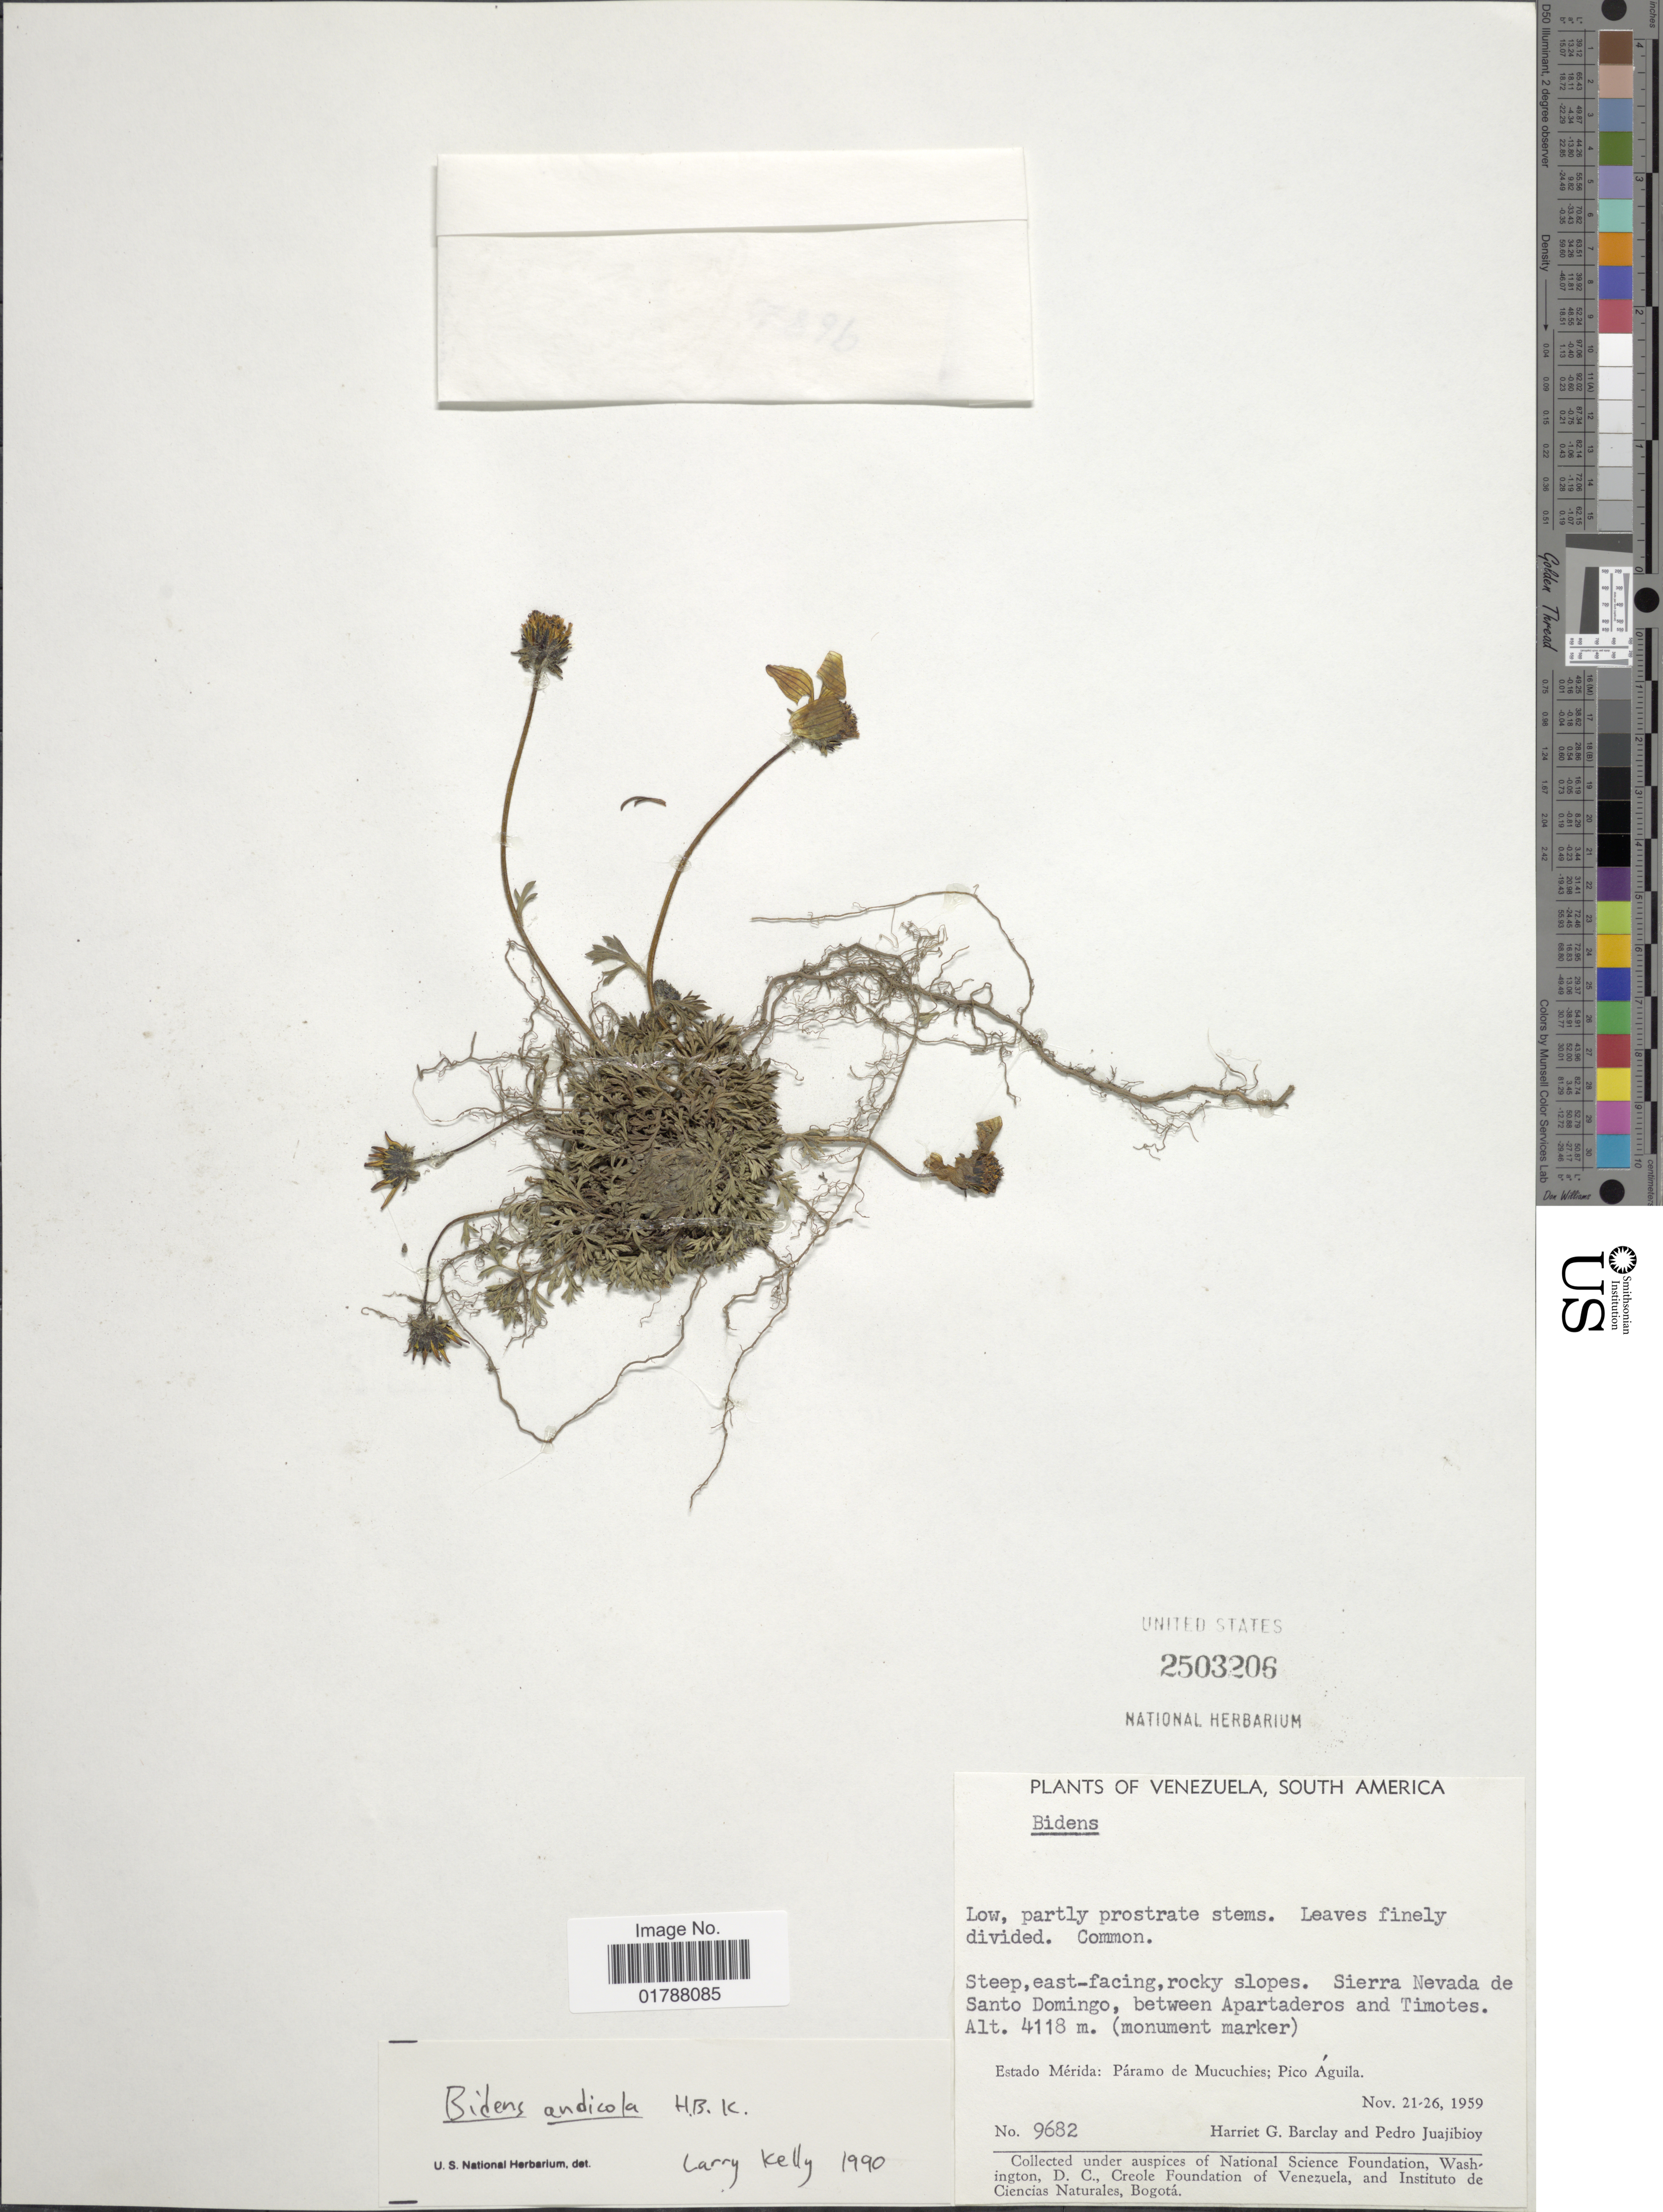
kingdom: Plantae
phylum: Tracheophyta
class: Magnoliopsida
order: Asterales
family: Asteraceae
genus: Bidens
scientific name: Bidens andicola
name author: Kunth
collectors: H. G. Barclay & P. Juajibioy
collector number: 9682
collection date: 1959-11-21/1959-11-26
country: Venezuela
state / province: Mérida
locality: Steep, east-facing, rocky slopes, Sierra Nevada de Santo Domingo, between Apartaderos and Timotes, Estado Merida: Paramo de Mucuchies; Pico Aguila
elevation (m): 4118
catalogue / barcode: US 2503206